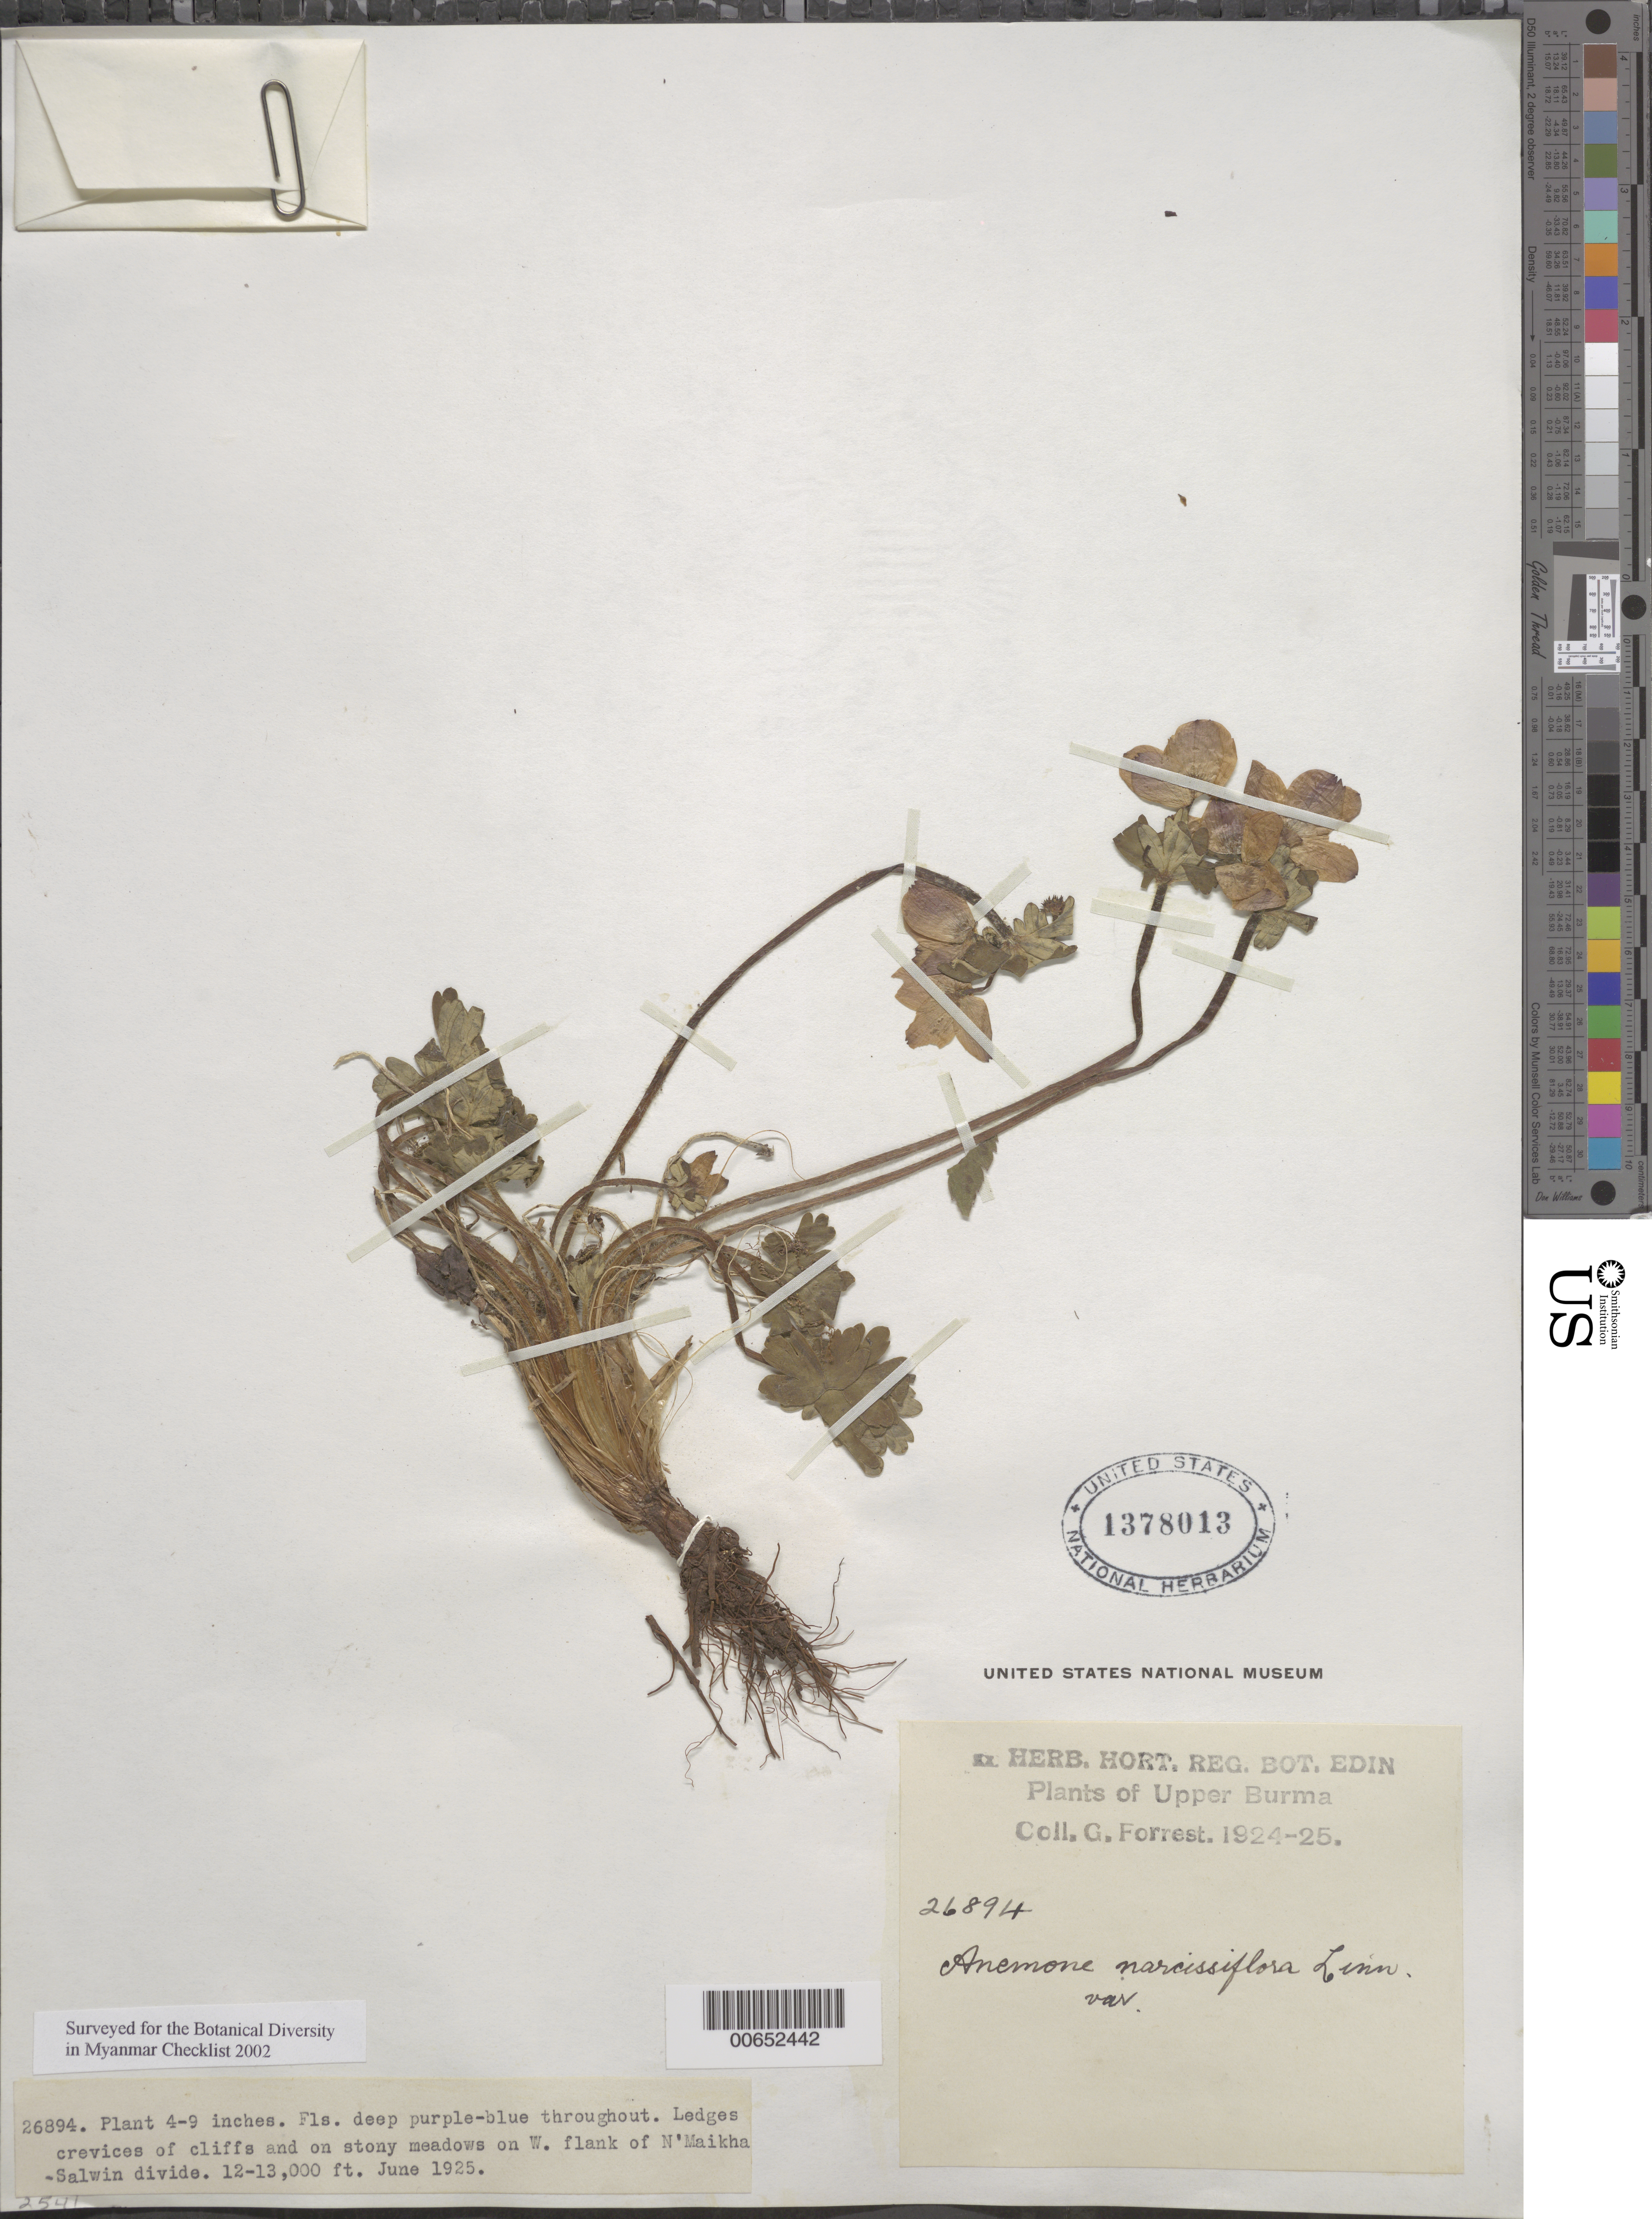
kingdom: Plantae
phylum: Tracheophyta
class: Magnoliopsida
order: Ranunculales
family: Ranunculaceae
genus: Anemone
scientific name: Anemone narcissiflora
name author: L.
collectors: G. Forrest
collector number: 26894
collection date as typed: Jun 1925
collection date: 1925-06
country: Myanmar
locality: Upper Burma, on stony meadows on W flank of N'Maikha-Salwin Divide.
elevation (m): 3658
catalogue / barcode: US 1378013